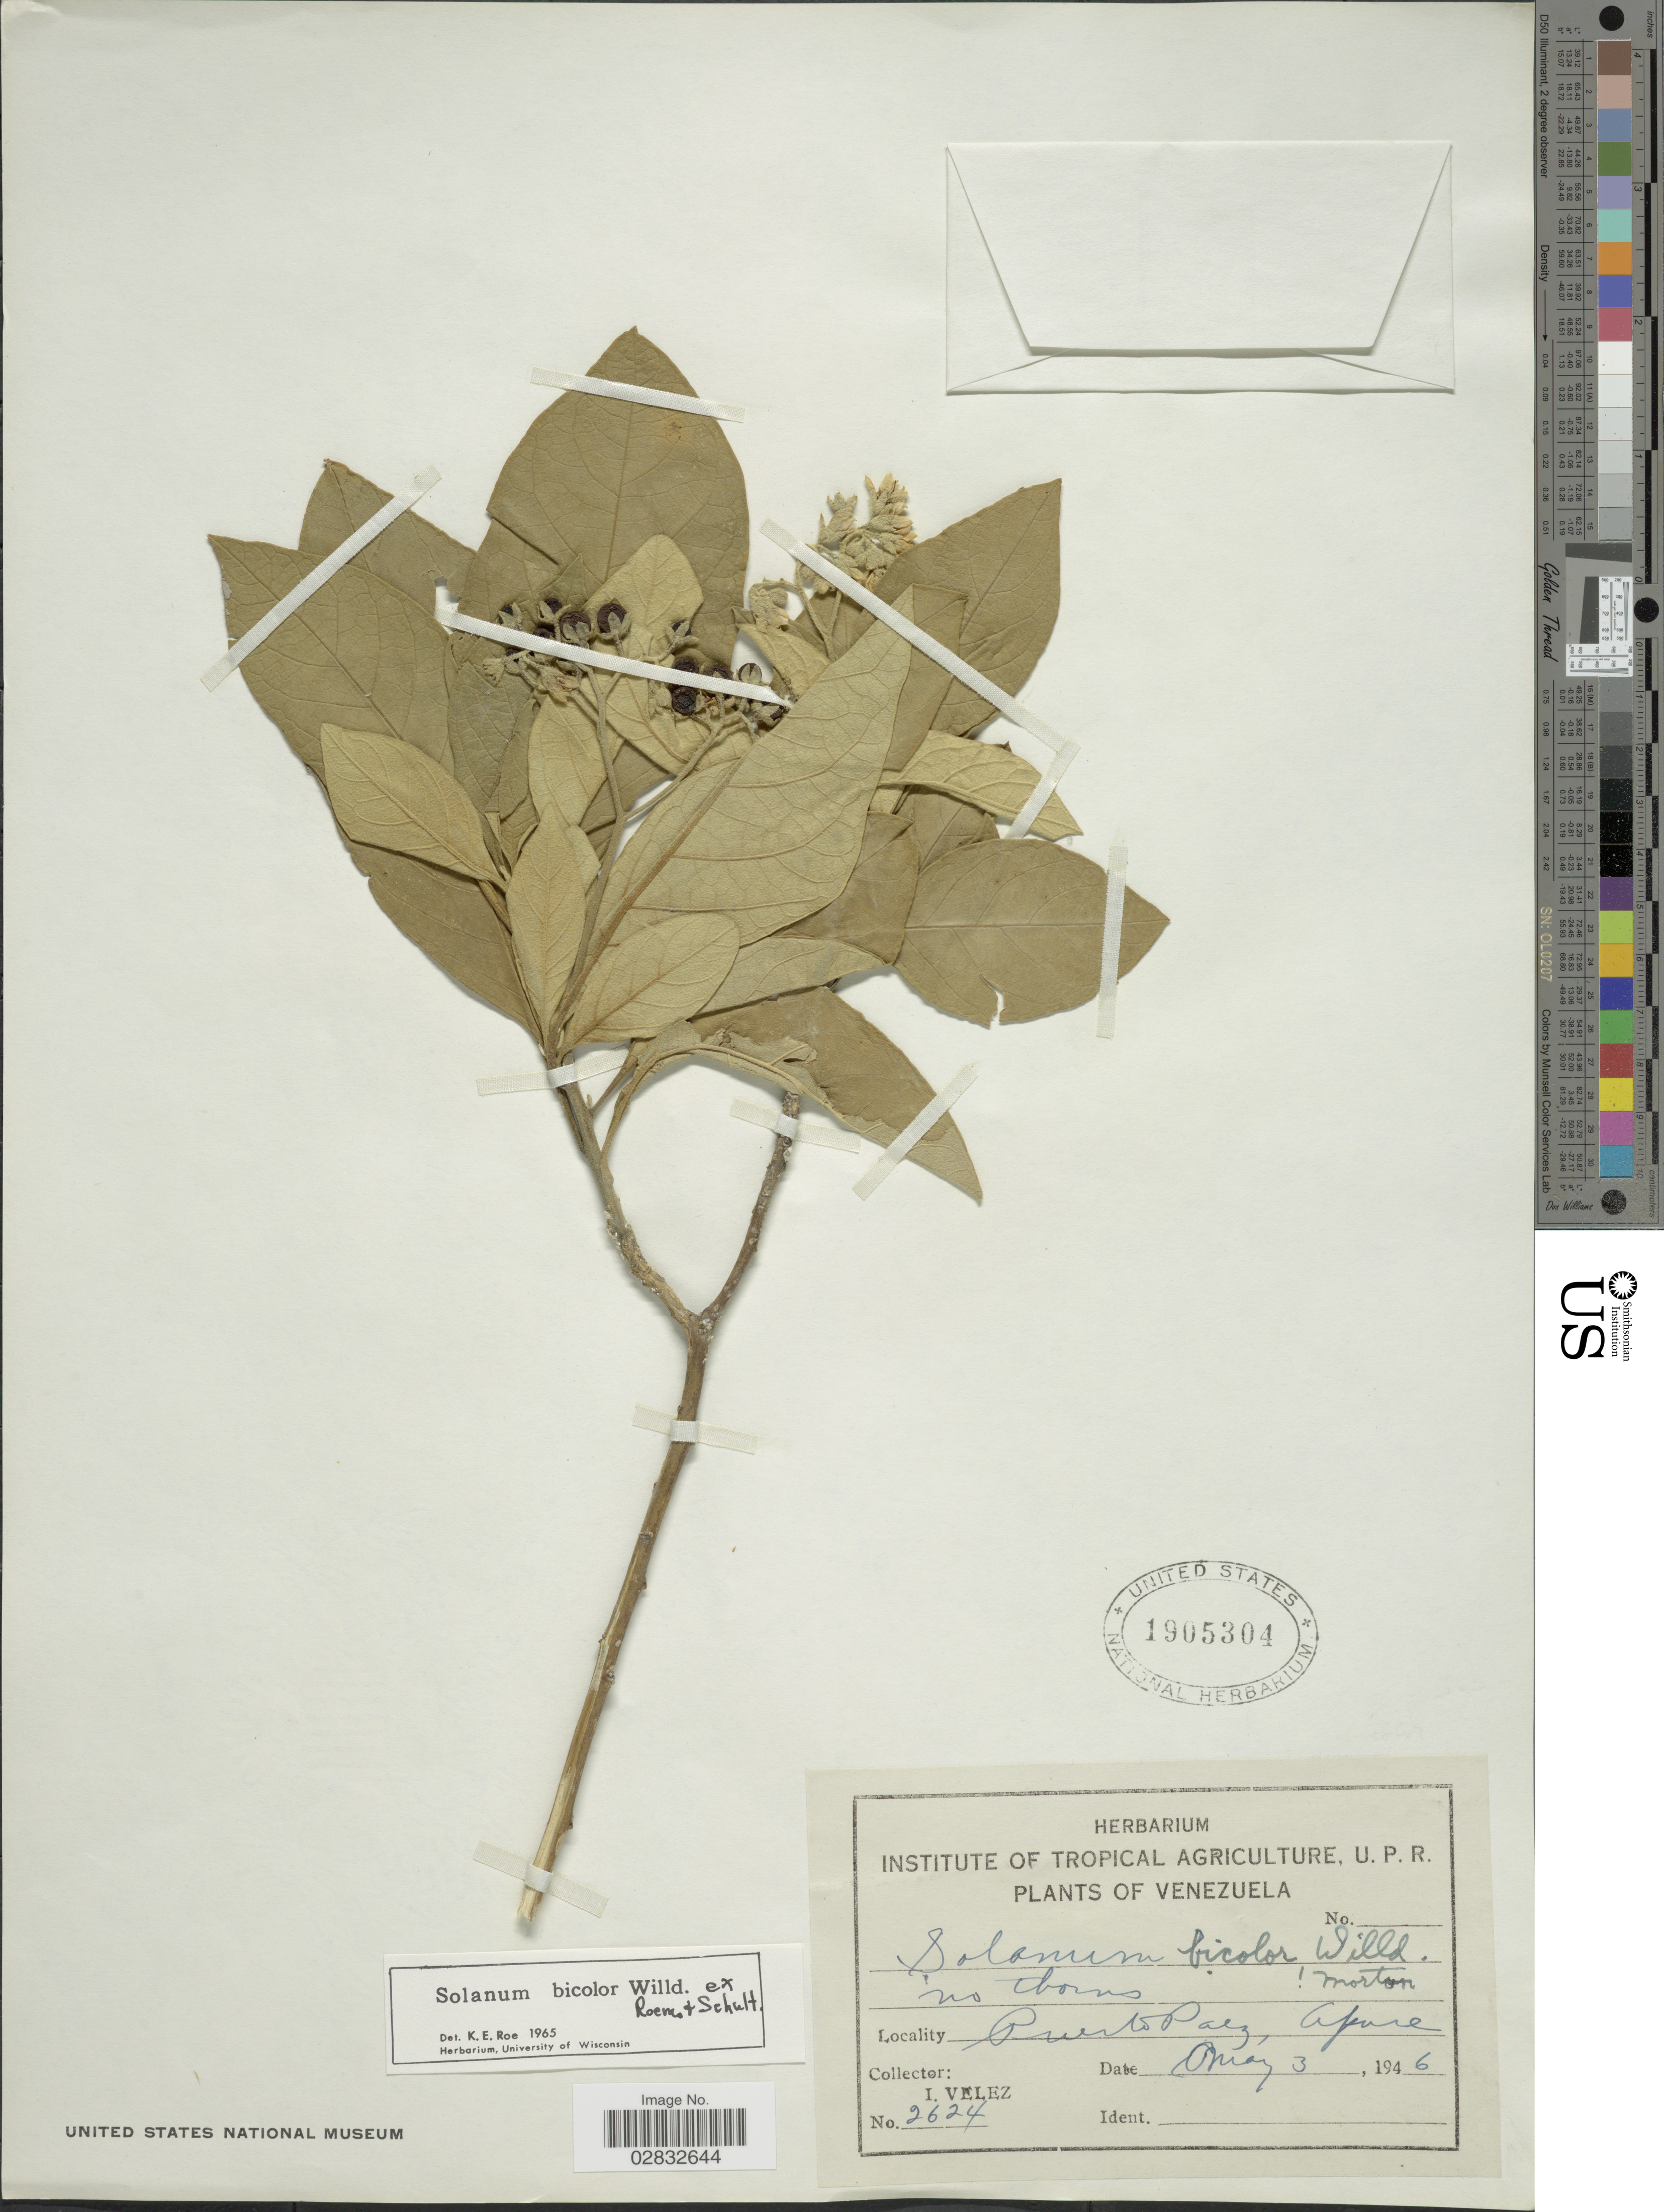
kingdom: Plantae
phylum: Tracheophyta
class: Magnoliopsida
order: Solanales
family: Solanaceae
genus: Solanum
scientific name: Solanum bicolor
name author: Willd. ex Roem. & Schult.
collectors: I. Velez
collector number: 2624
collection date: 1946-05-03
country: Venezuela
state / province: Apure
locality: Puerto Paez.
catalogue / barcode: US 1905304